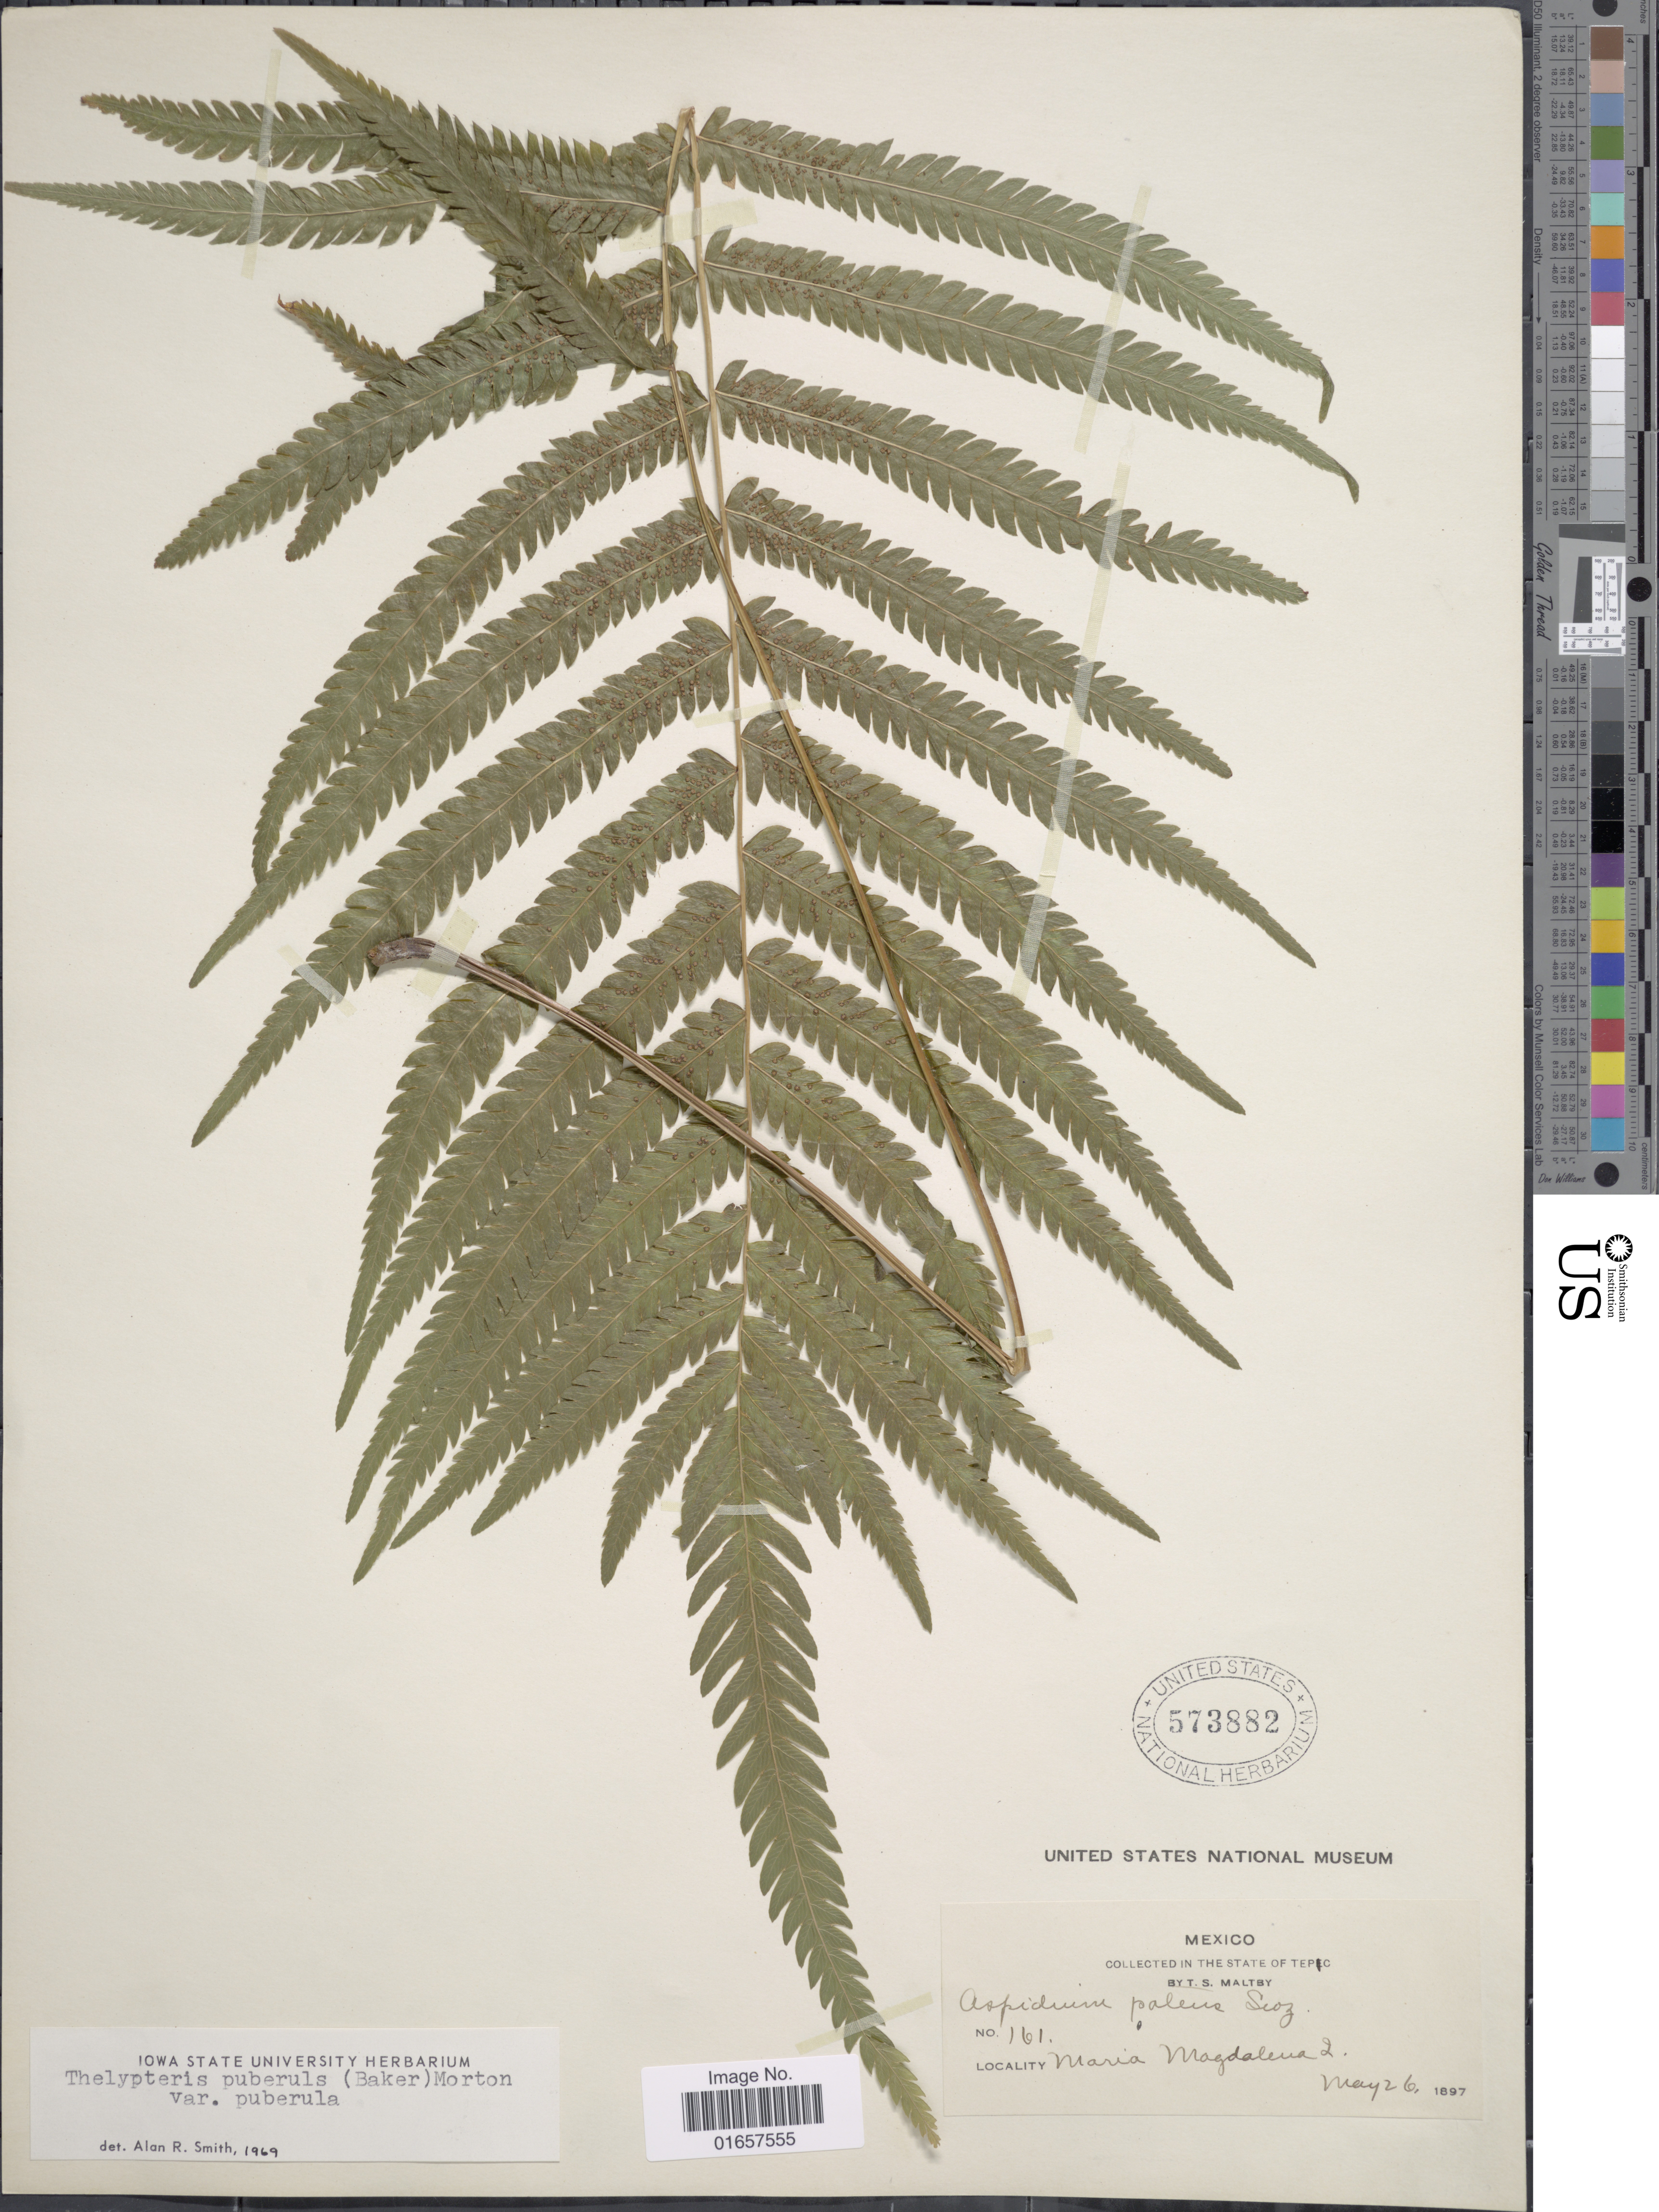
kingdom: Plantae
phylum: Tracheophyta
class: Polypodiopsida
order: Polypodiales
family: Thelypteridaceae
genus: Christella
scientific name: Christella puberula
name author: (Baker) Á. Löve & D. Löve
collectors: T. S. Maltby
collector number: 161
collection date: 1897-05-26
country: Mexico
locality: Mexico, State of Tepic, Maria Magdalena I.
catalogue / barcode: US 573882